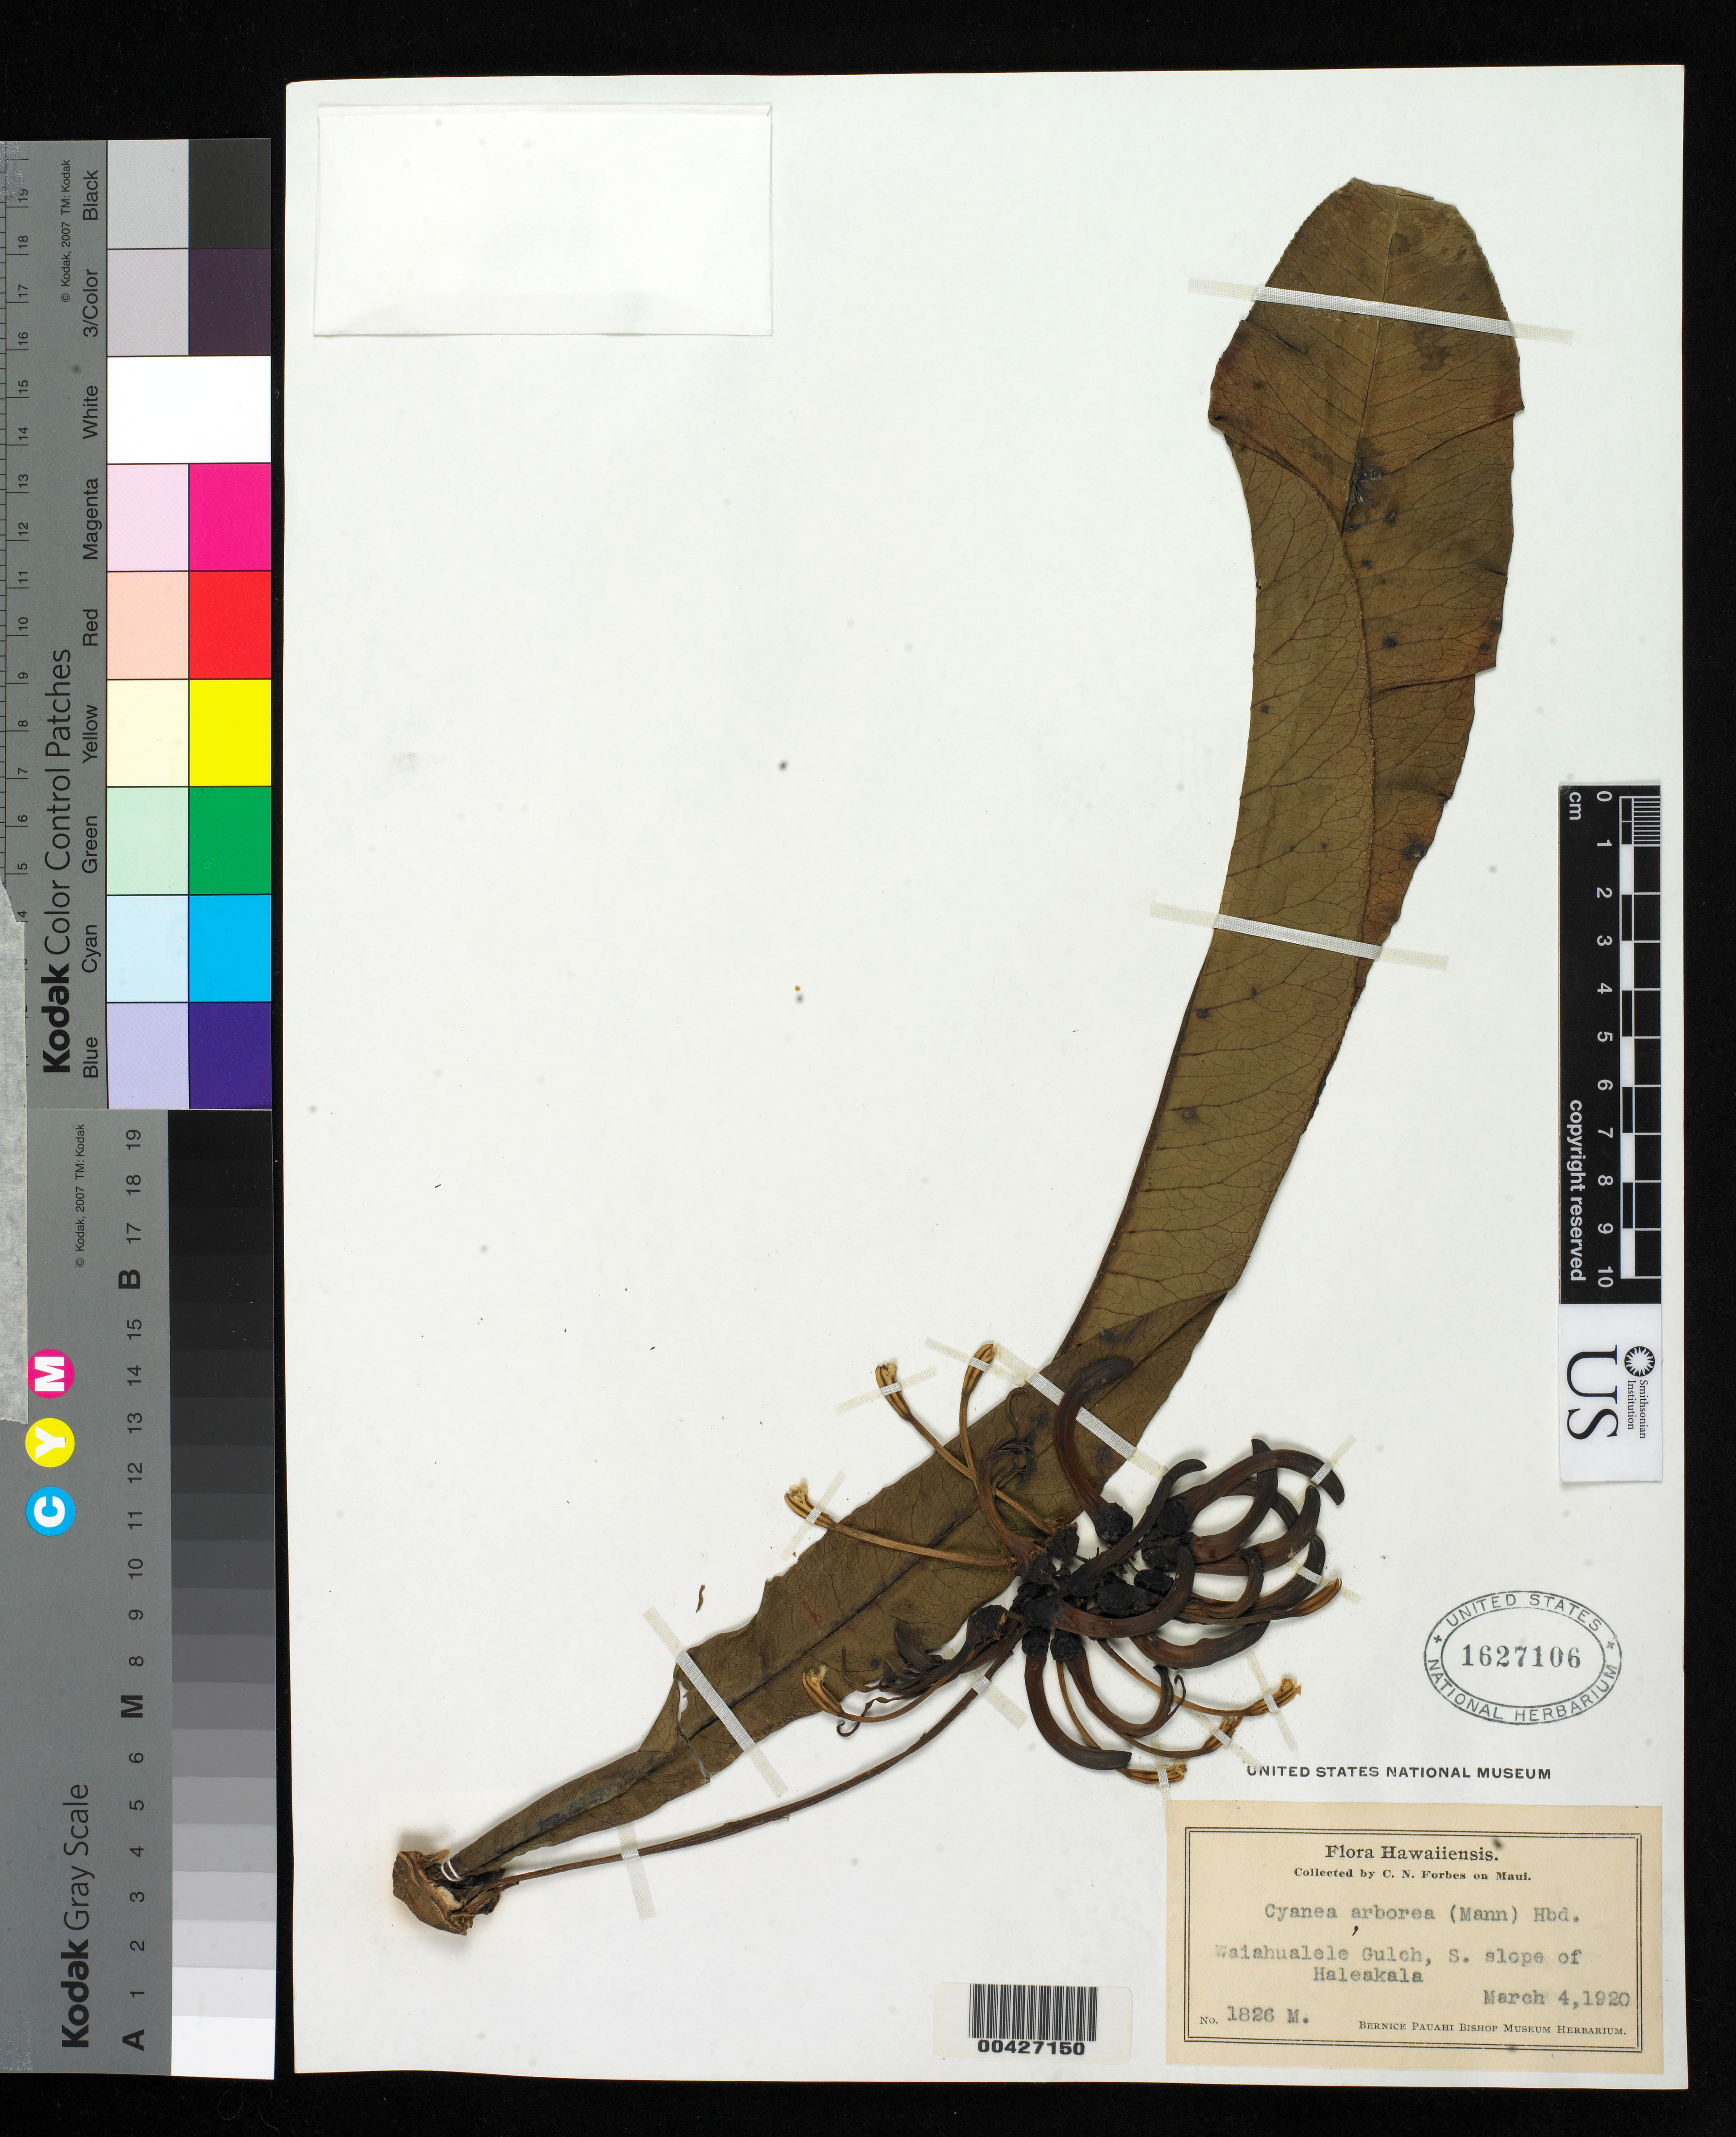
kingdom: Plantae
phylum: Tracheophyta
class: Magnoliopsida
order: Asterales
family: Campanulaceae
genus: Cyanea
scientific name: Cyanea arborea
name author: Hillebr.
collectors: C. N. Forbes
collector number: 1826 M.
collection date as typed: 4 Mar 1920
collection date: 1920-03-04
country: United States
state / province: Hawaii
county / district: Maui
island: Maui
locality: Waiahualele Gulch, S slope of Haleakala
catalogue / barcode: US 1627106